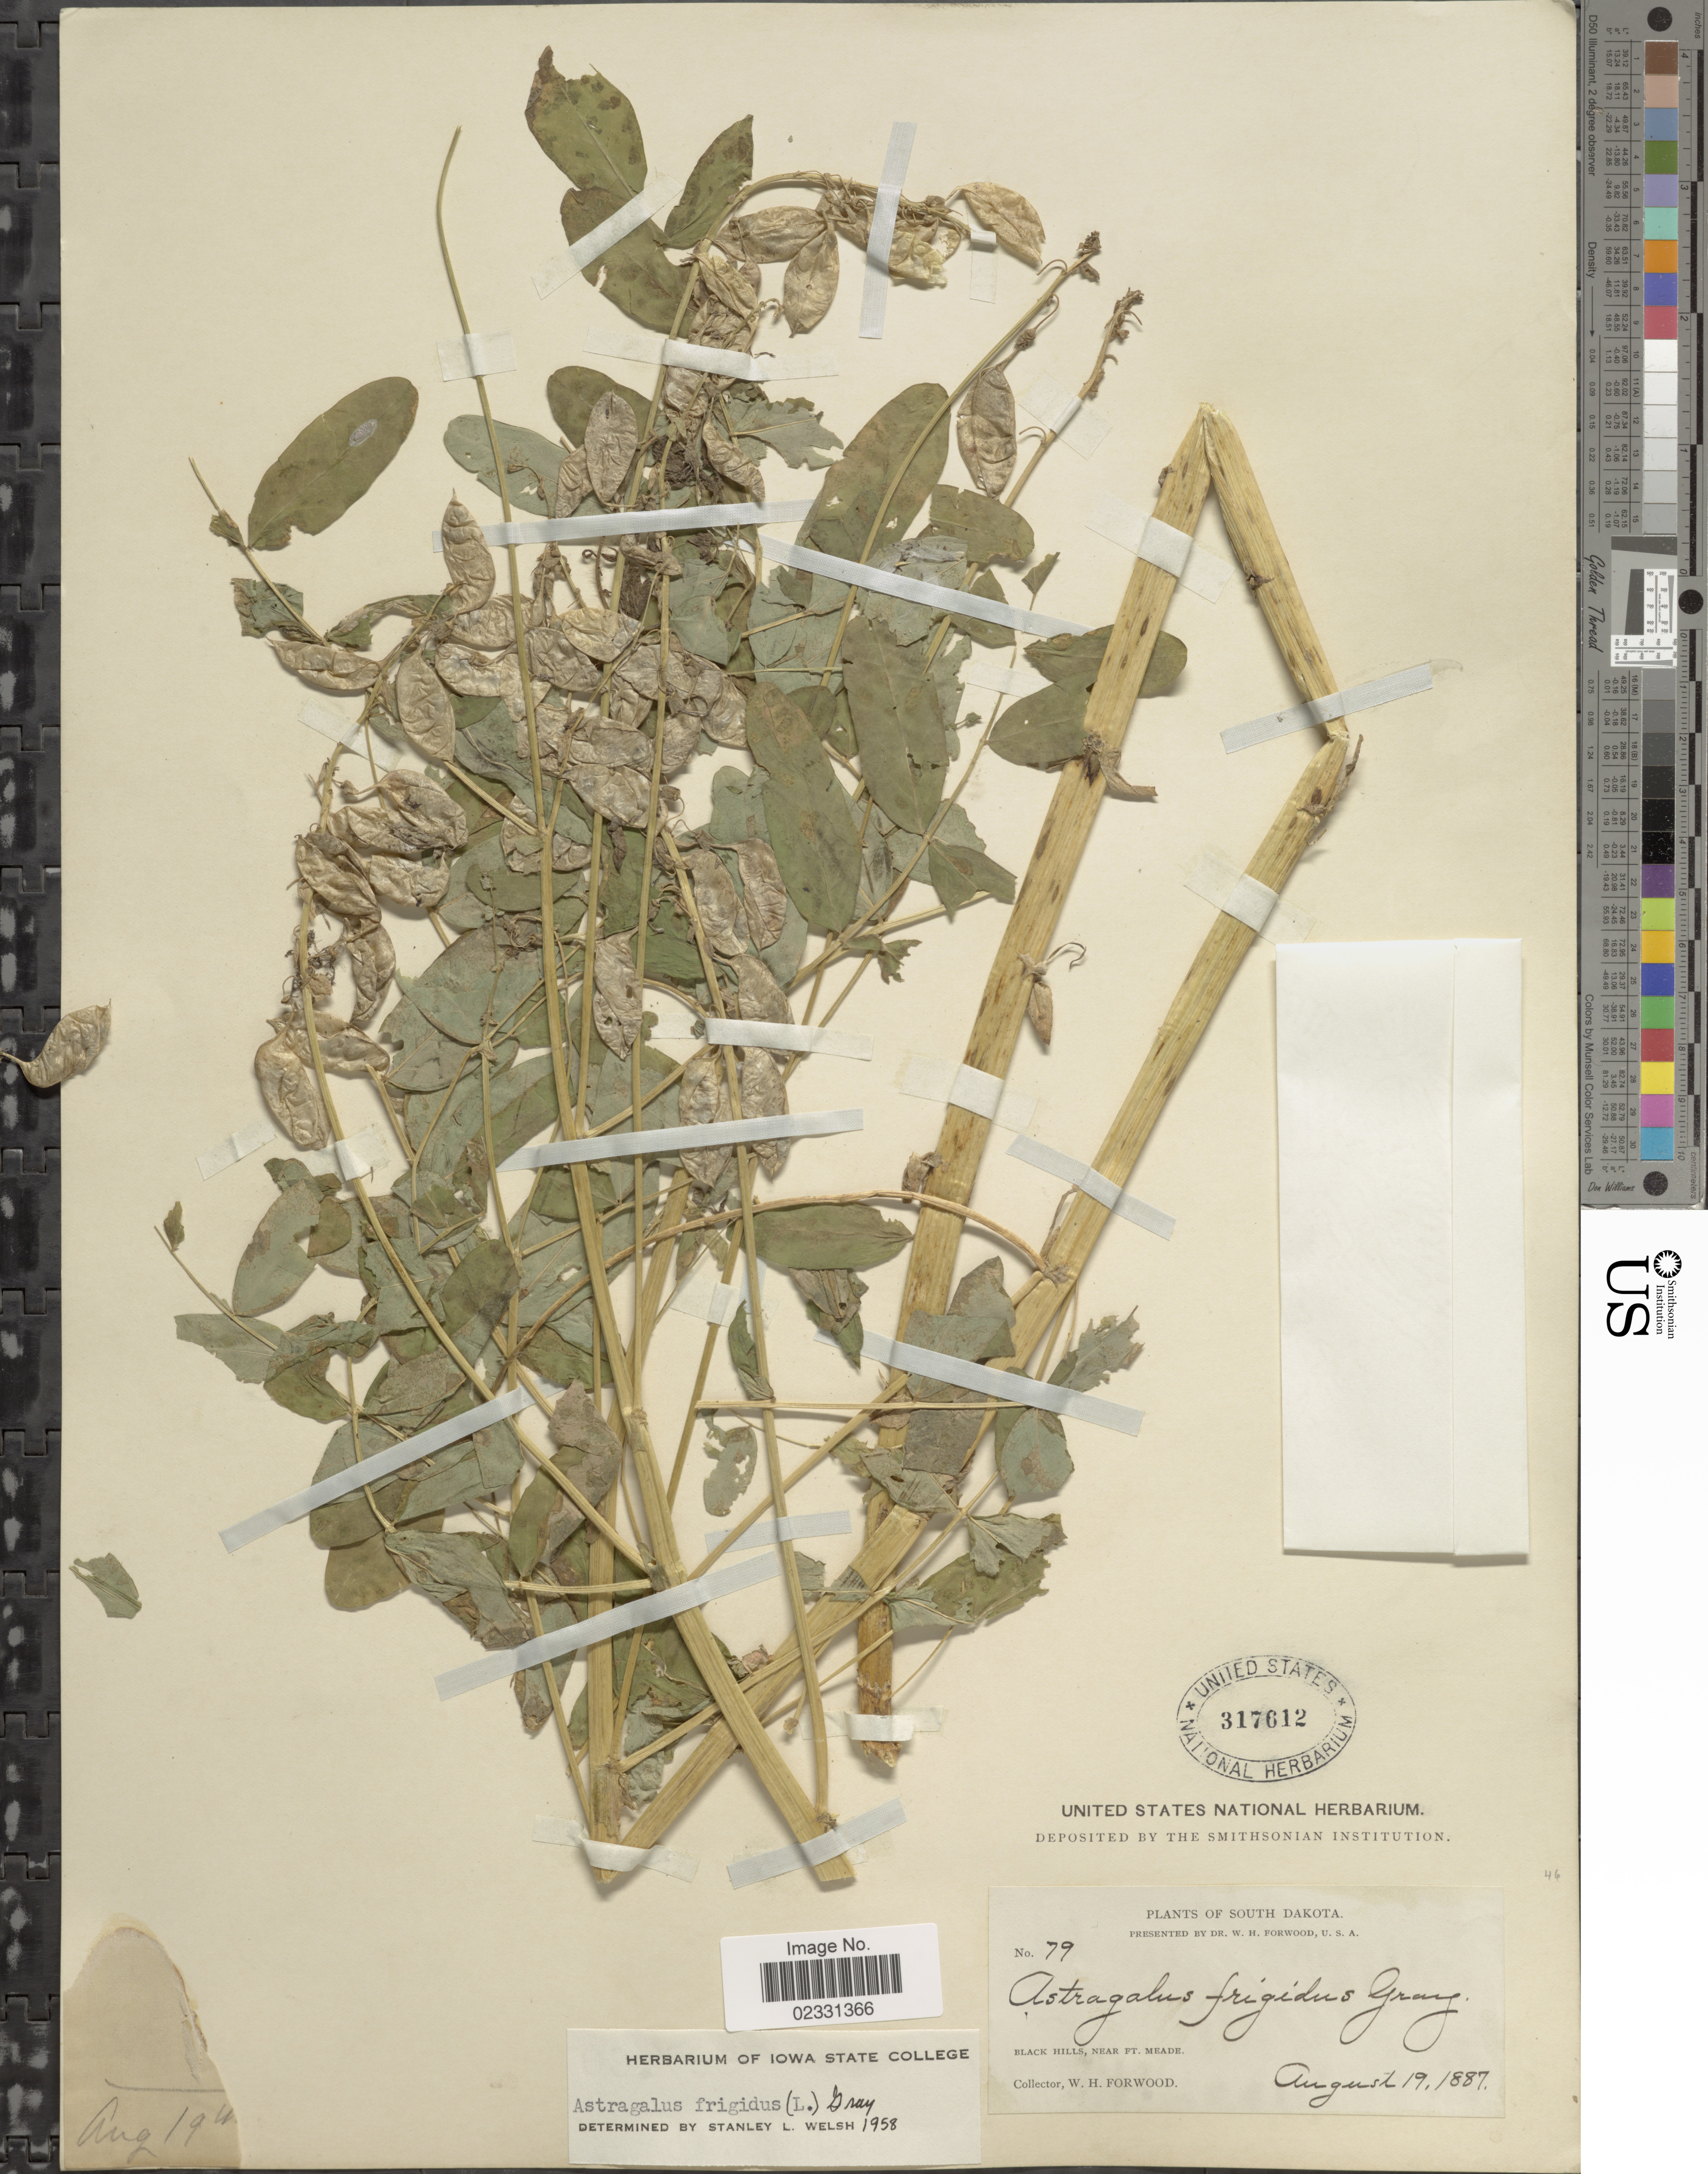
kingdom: Plantae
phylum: Tracheophyta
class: Magnoliopsida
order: Fabales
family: Fabaceae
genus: Astragalus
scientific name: Astragalus frigidus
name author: (L.) A. Gray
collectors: W. Forwood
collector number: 79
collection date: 1887-08-19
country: United States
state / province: South Dakota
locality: Black Hills, near ft Meade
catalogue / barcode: US 317612